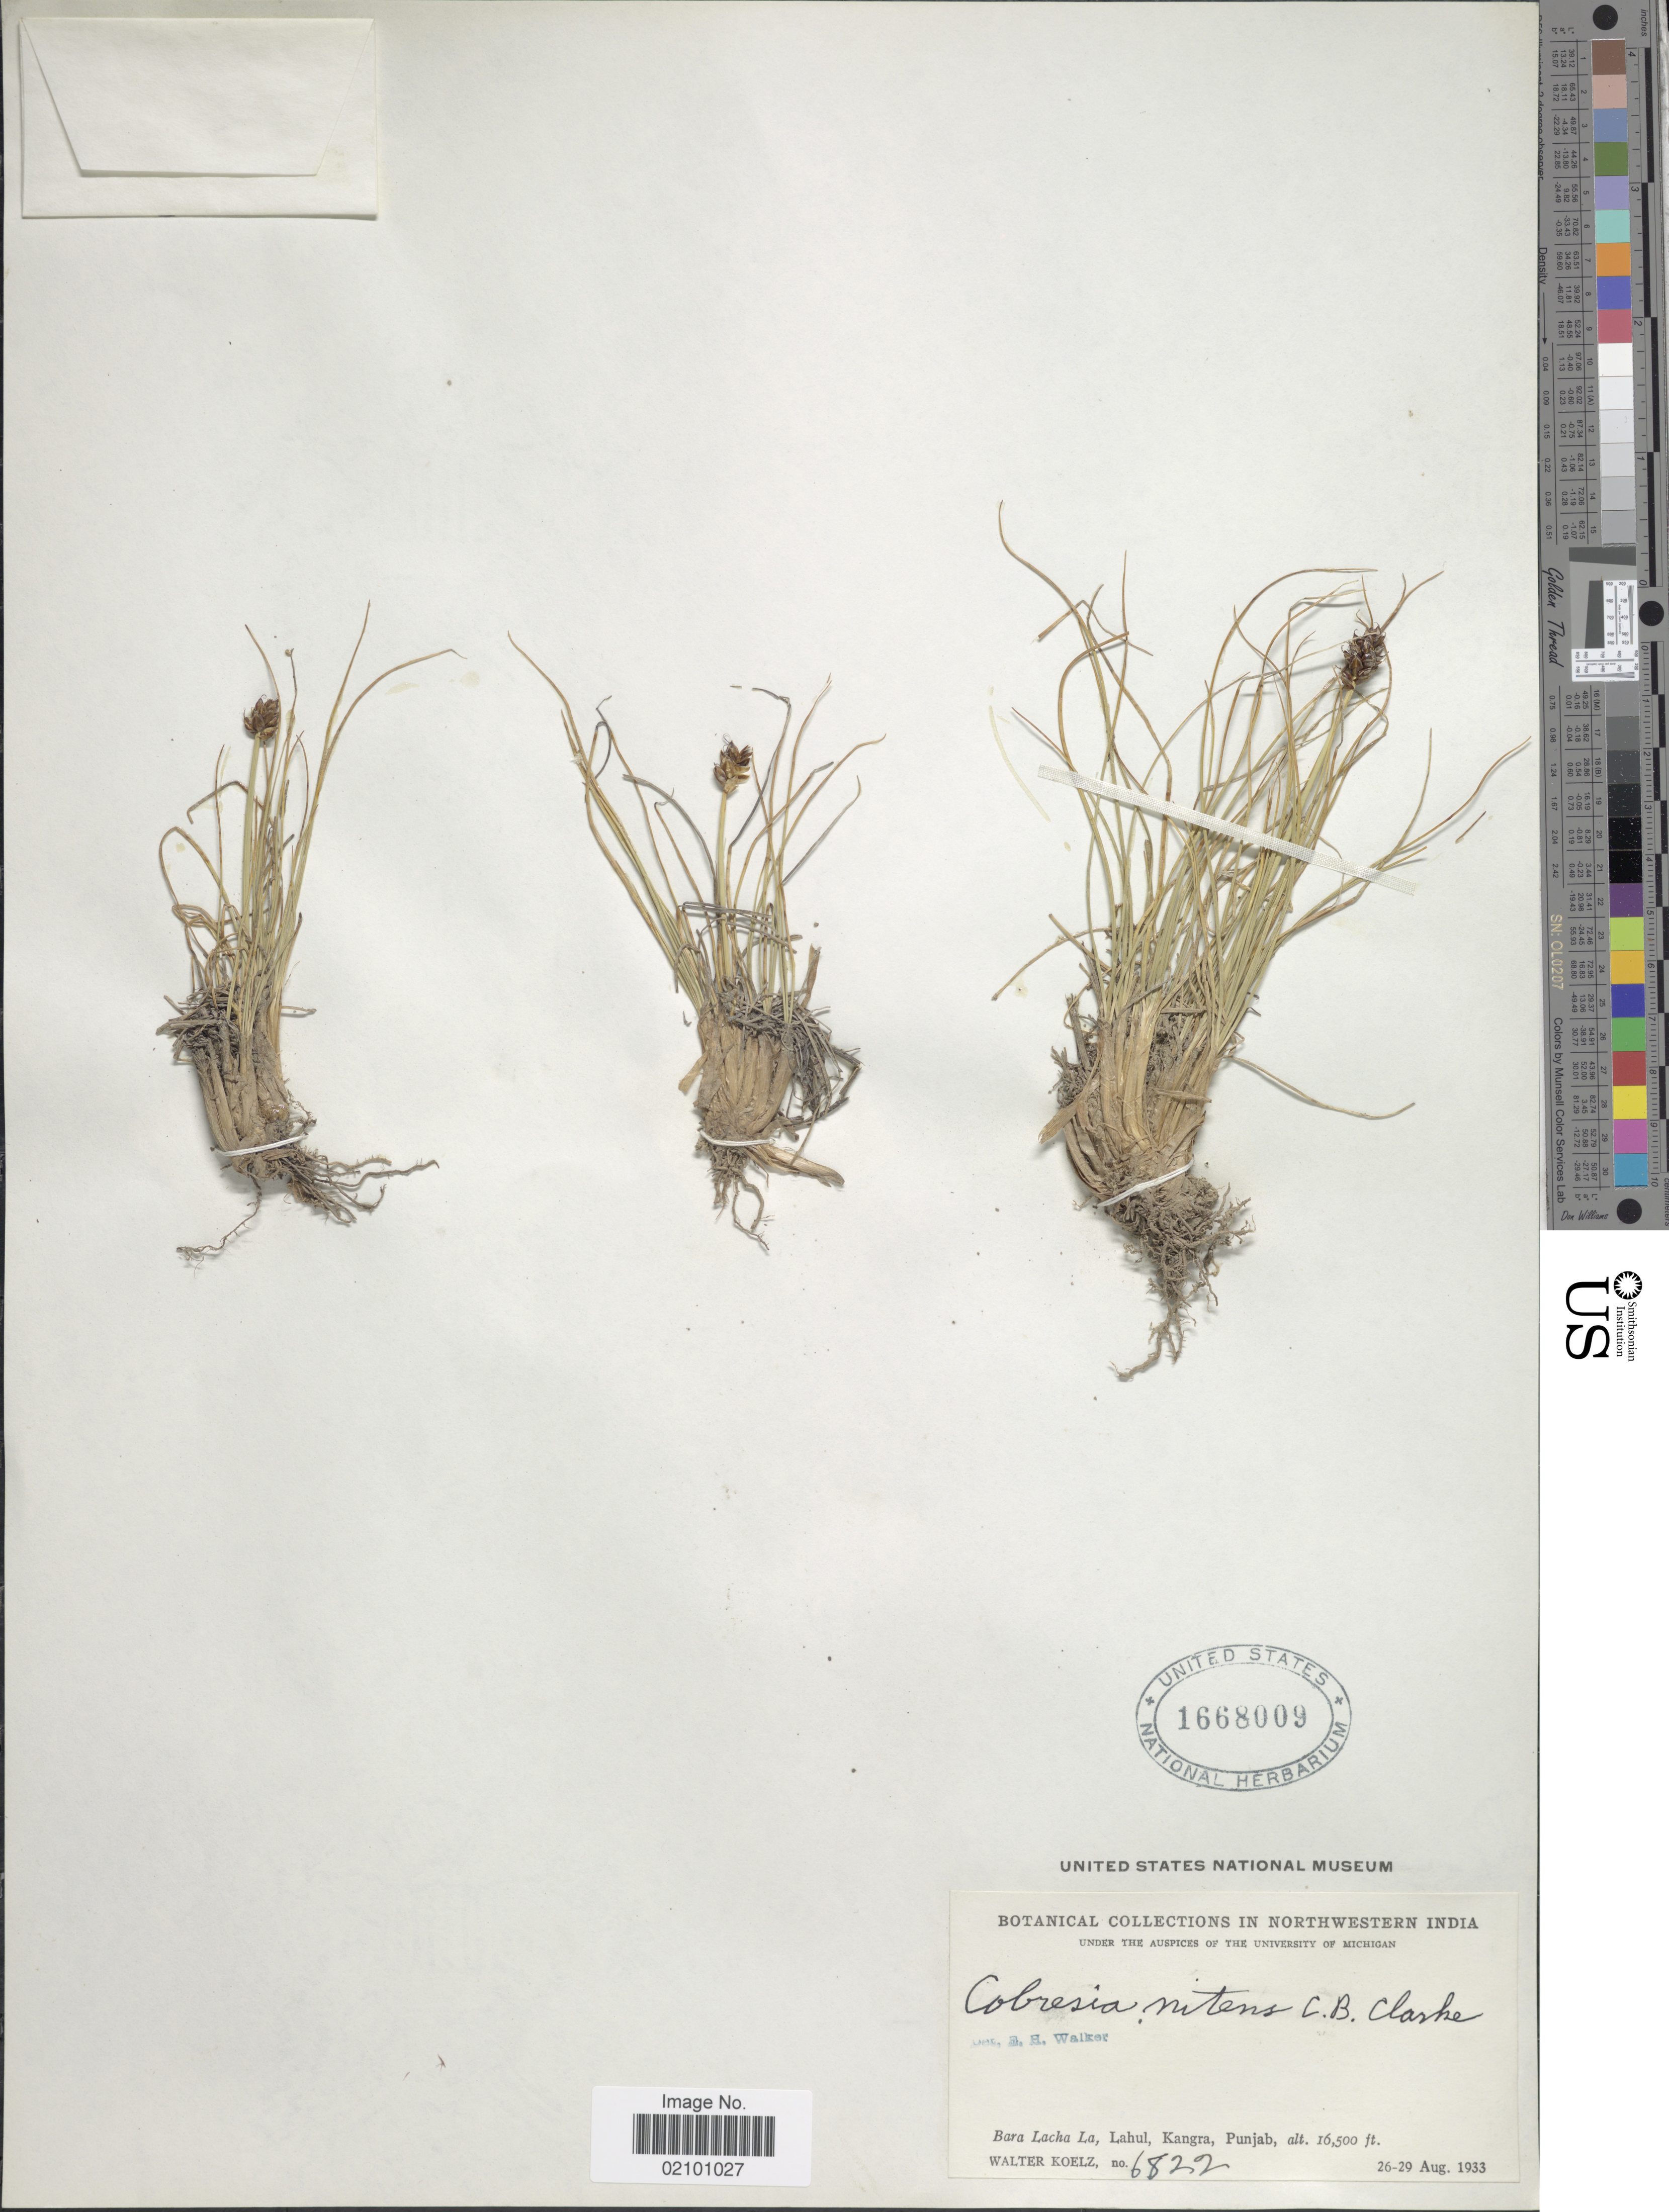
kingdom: Plantae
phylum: Tracheophyta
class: Liliopsida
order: Poales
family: Cyperaceae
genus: Carex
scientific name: Carex ovoidispica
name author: O. Yano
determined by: Strong, M. T., (US), Smithsonian Institution - National Museum of Natural History (UNITED STATES)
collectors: W. N. Koelz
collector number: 6822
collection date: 1933-08-26/1933-08-29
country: India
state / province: Punjab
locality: Northwestern India, Bara Lacha La, Lahul, Kangra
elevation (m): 5029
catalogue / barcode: US 1668009